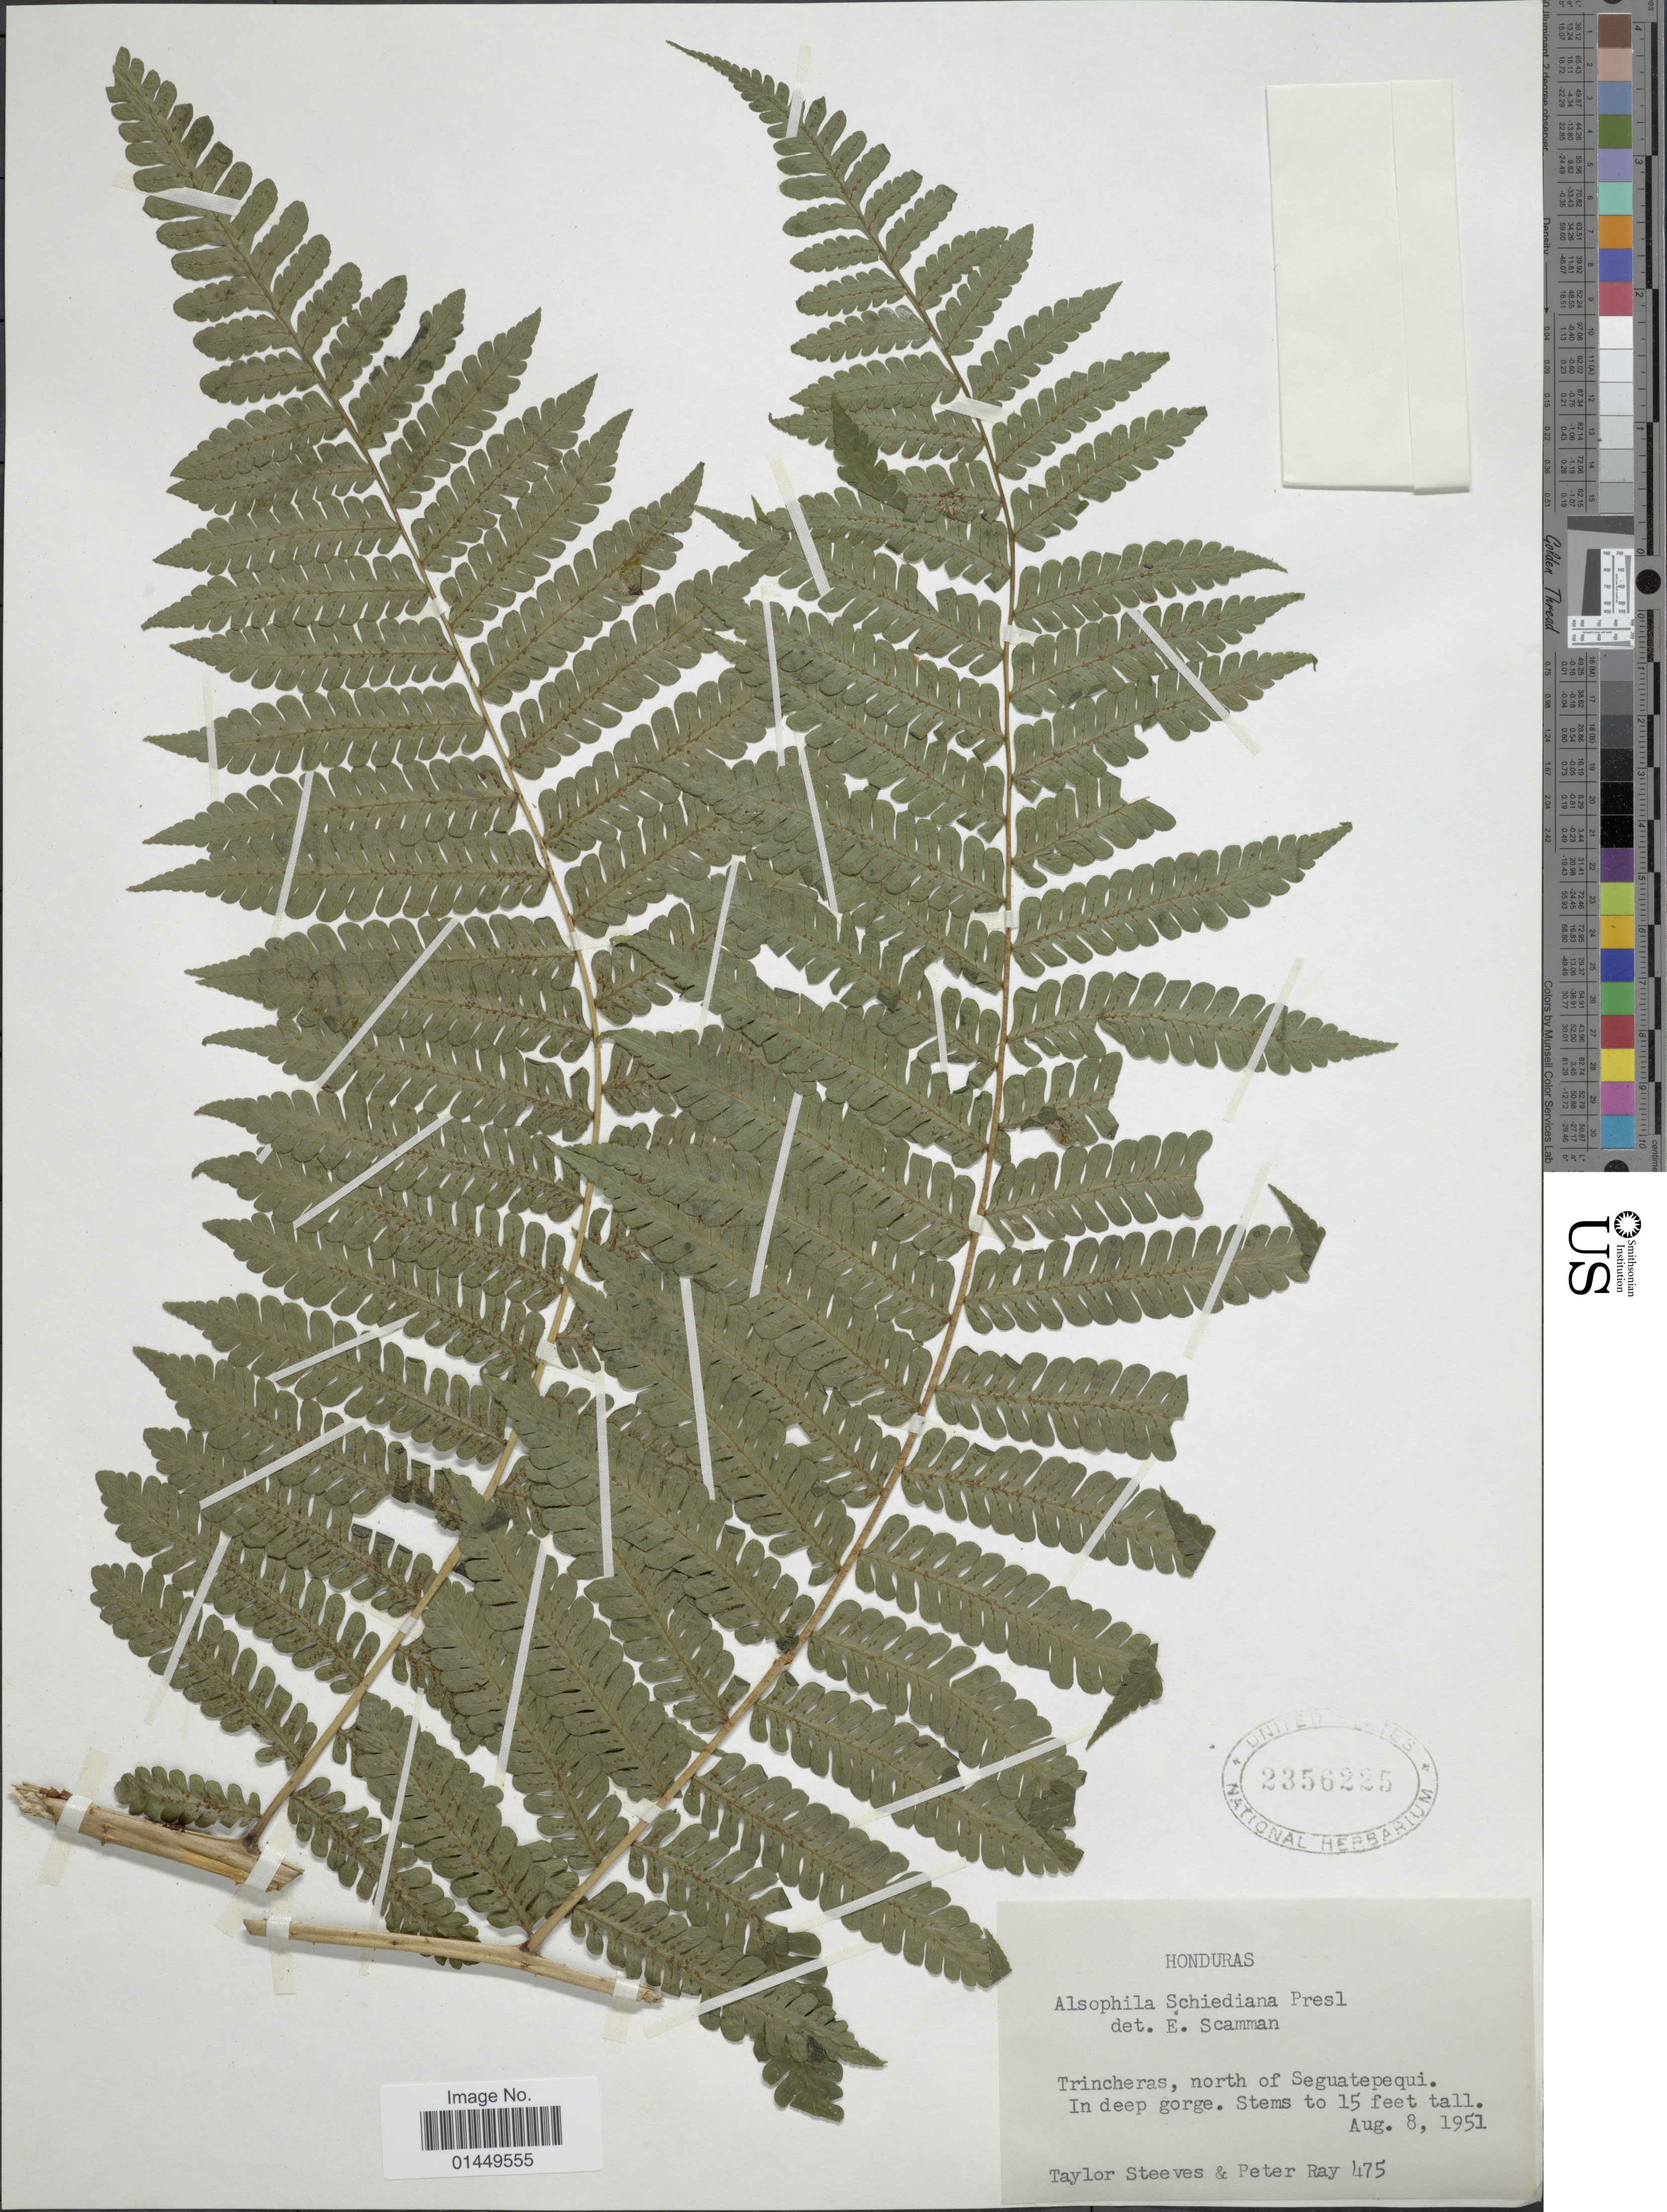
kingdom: Plantae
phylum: Tracheophyta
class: Polypodiopsida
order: Cyatheales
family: Cyatheaceae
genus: Cyathea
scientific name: Cyathea schiedeana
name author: (C. Presl) Domin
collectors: T. Steeves & P. Ray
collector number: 475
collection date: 1951-08-08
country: Honduras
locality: Trincheras, north of Seguatepequi;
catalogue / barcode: US 2356225